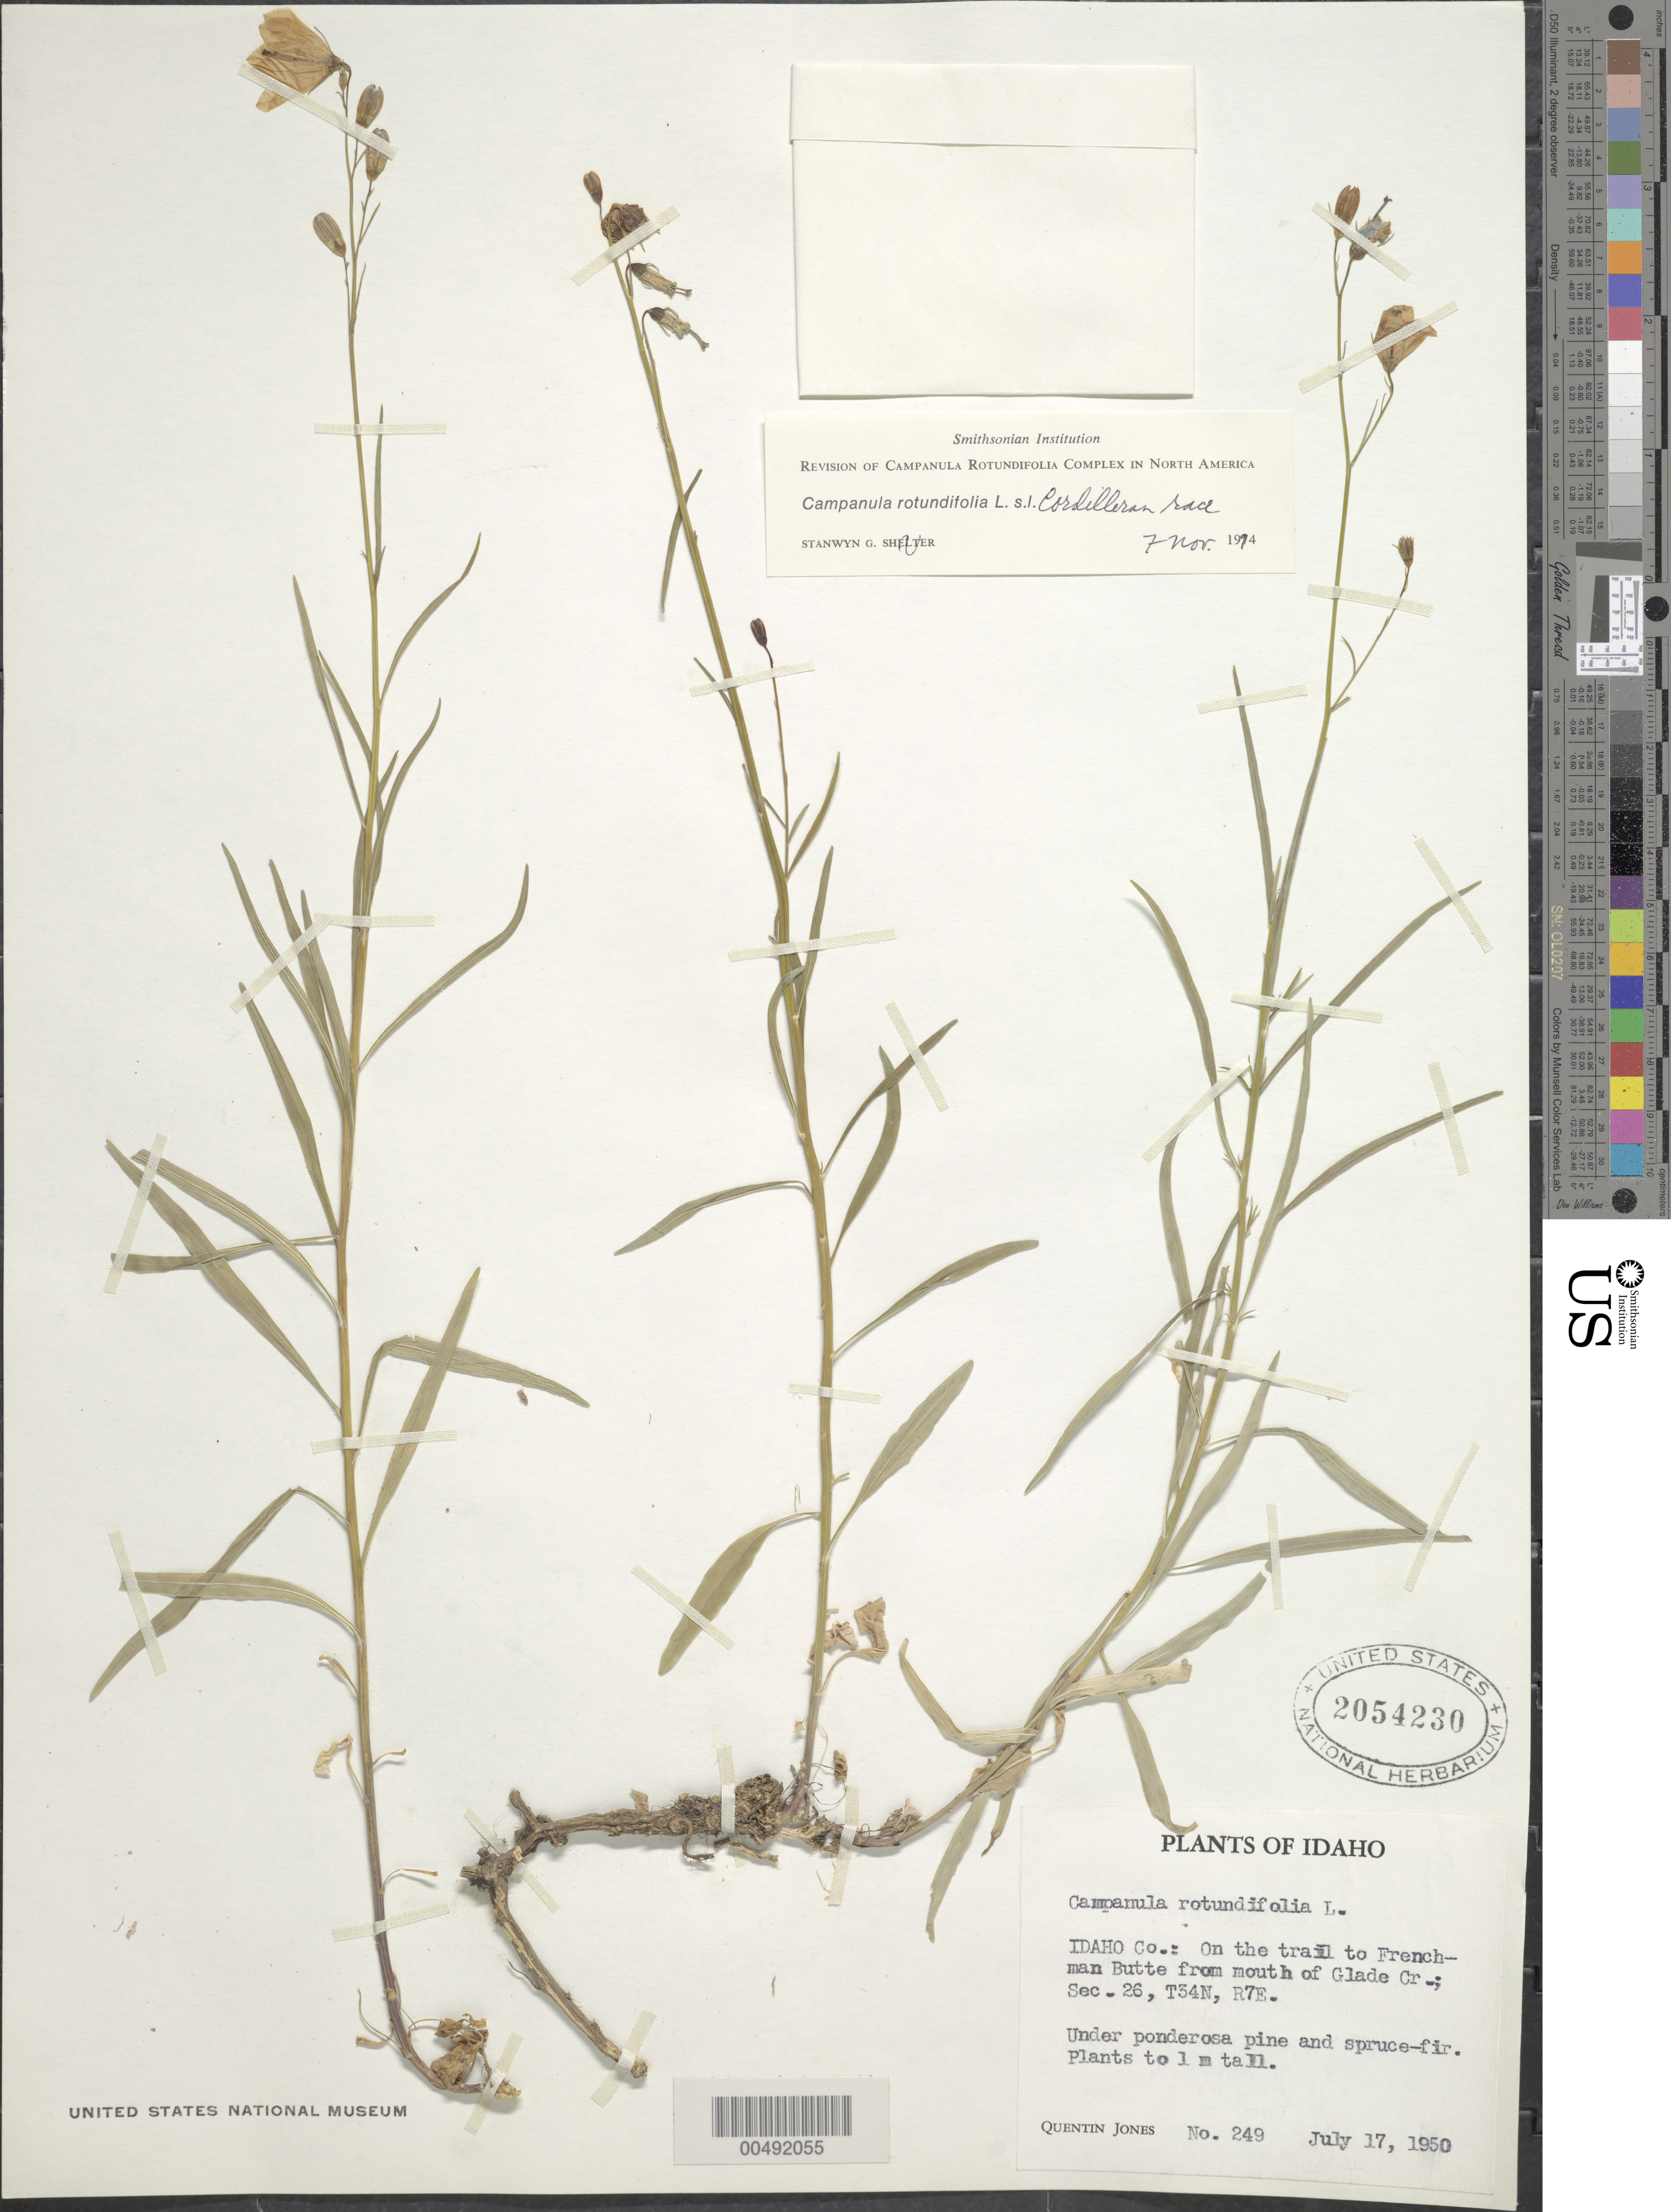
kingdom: Plantae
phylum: Tracheophyta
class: Magnoliopsida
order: Asterales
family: Campanulaceae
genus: Campanula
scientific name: Campanula rotundifolia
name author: L.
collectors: Q. Jones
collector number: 249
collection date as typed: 17 Jul 1950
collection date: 1950-07-17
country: United States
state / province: Idaho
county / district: Idaho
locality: on the trail to Frenchman Butte from the mouth of Glade Cr.; Sec. 26, T34N, R7E.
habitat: under ponderosa pine and spruce-fir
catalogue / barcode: US 2054230